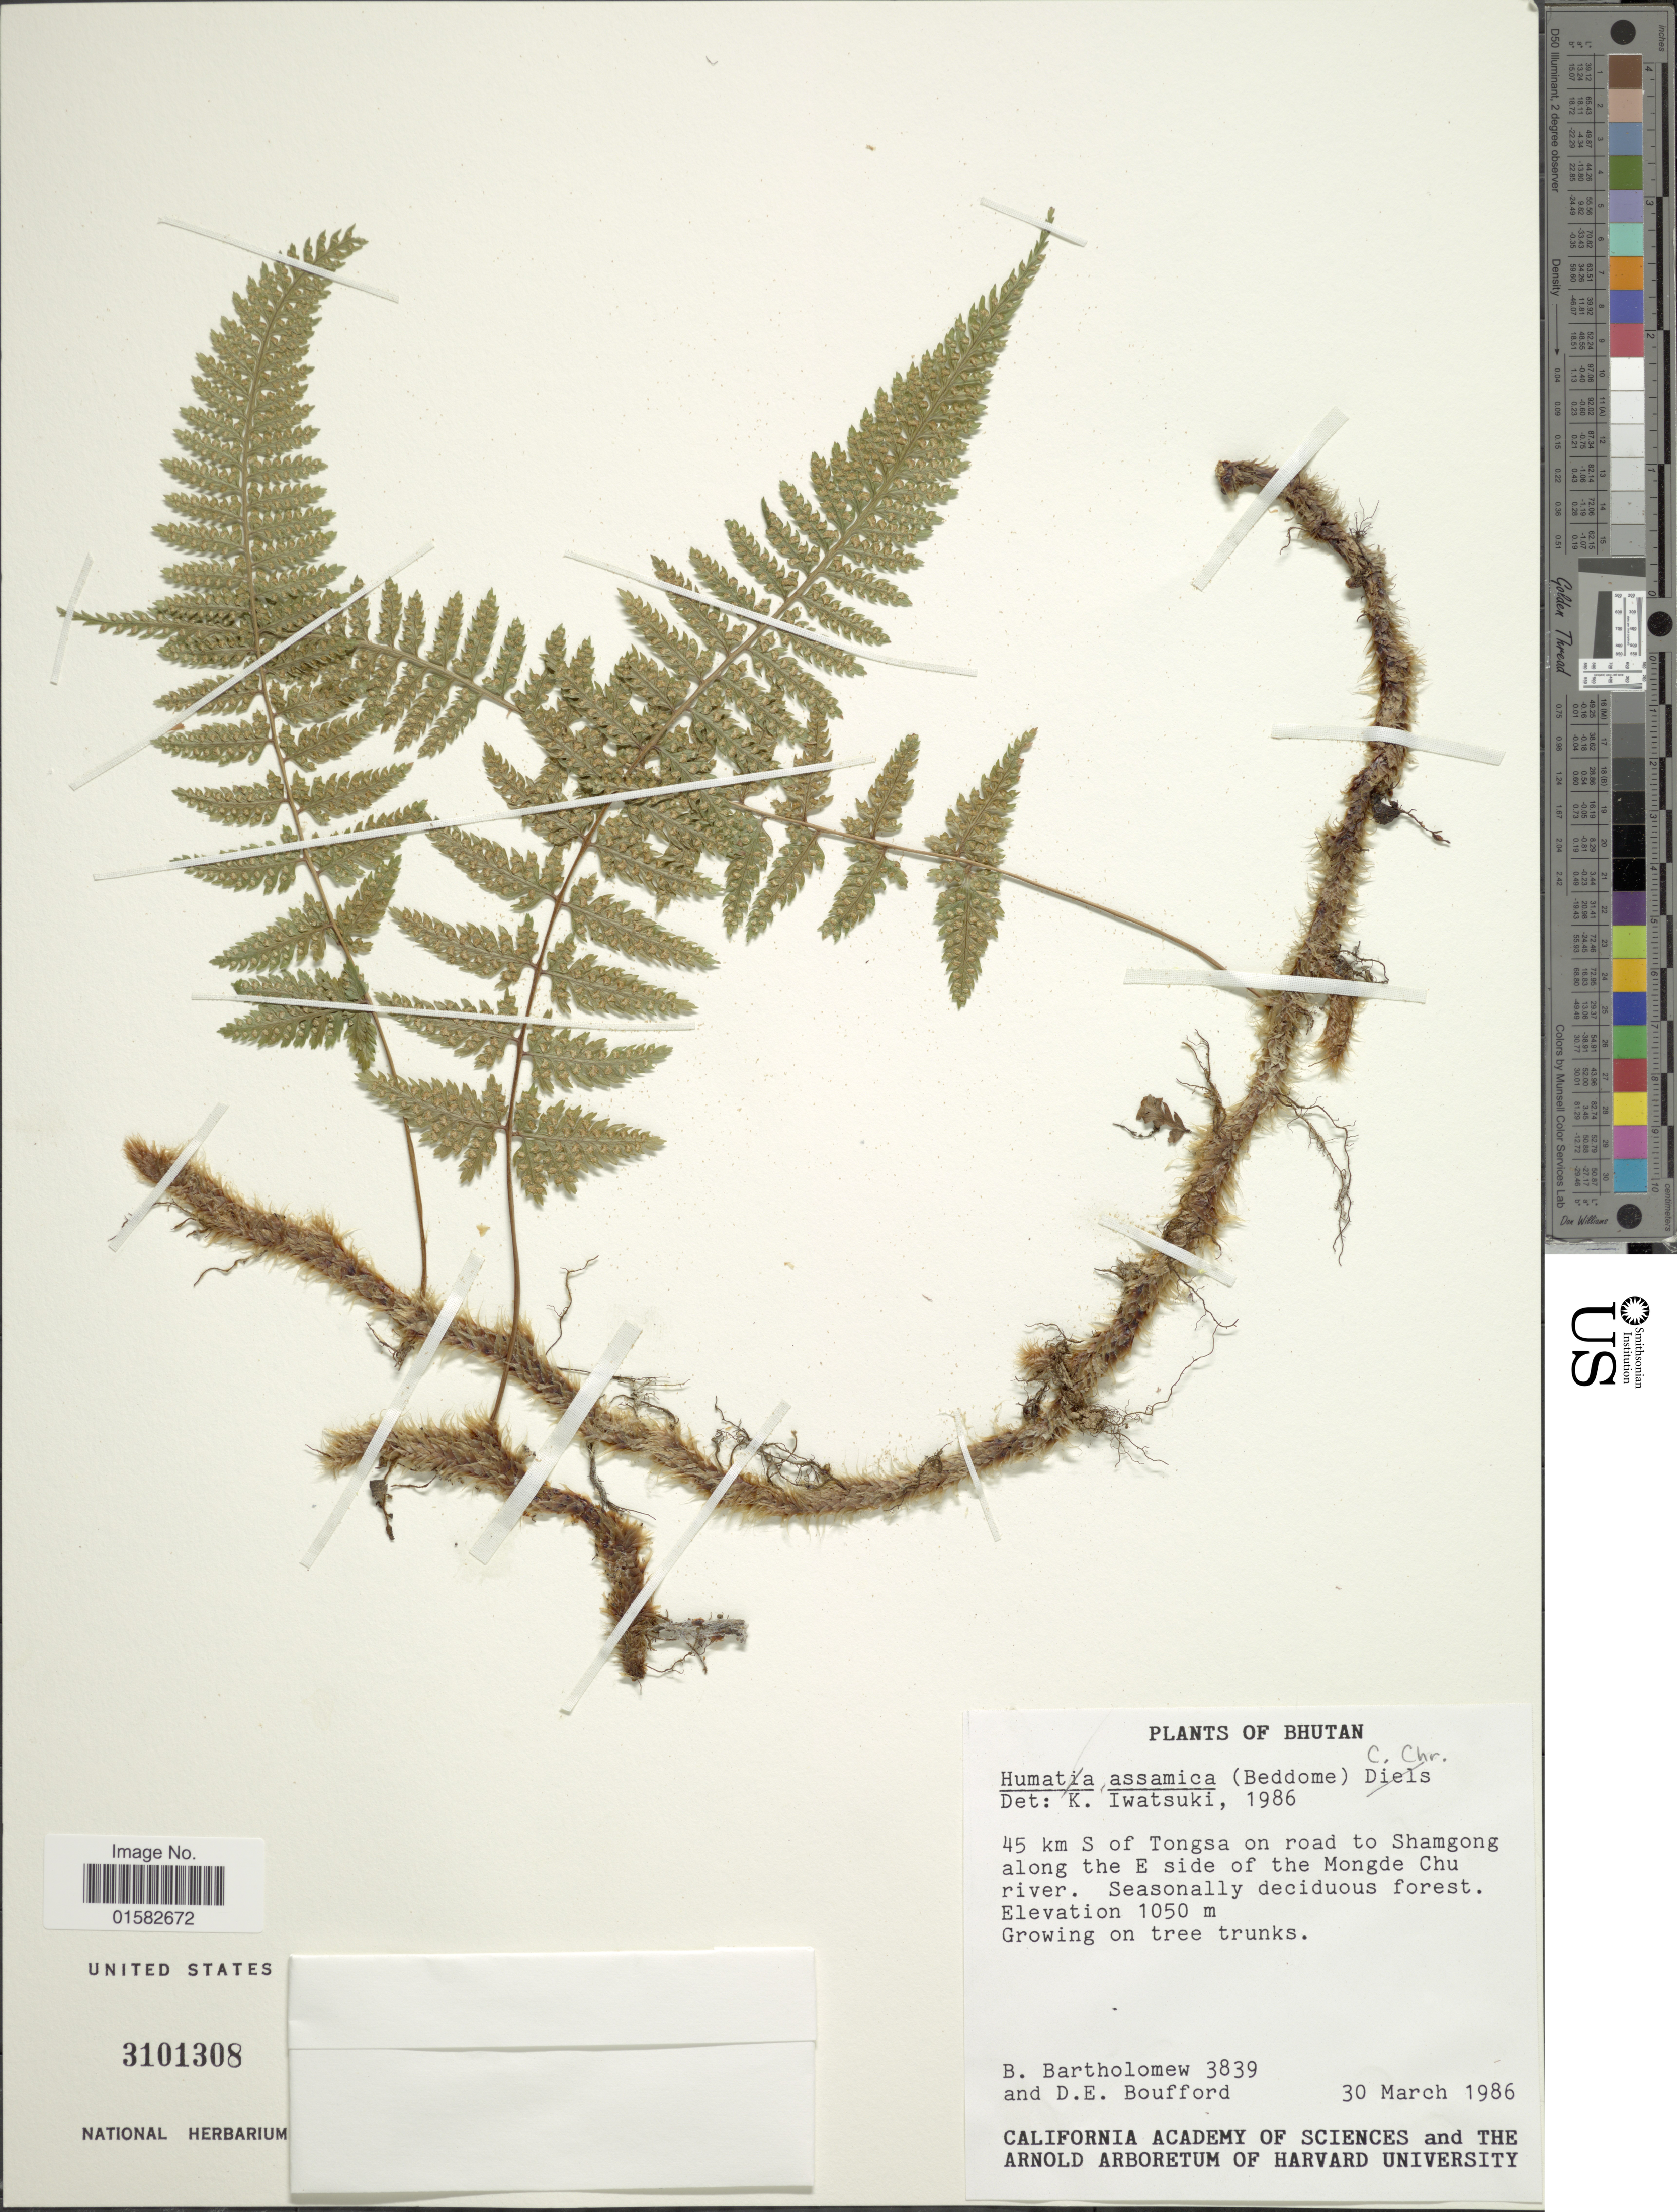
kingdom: Plantae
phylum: Tracheophyta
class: Polypodiopsida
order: Polypodiales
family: Davalliaceae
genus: Davallia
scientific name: Davallia assamica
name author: (Bedd.) Baker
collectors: B. Bartholomew & D. E. Boufford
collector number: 3839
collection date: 1986-03-30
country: Bhutan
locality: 45 km S of Tongsa on road to Shamgong along the E side of the Mongde Chu river.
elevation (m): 1050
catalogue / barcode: US 3101308